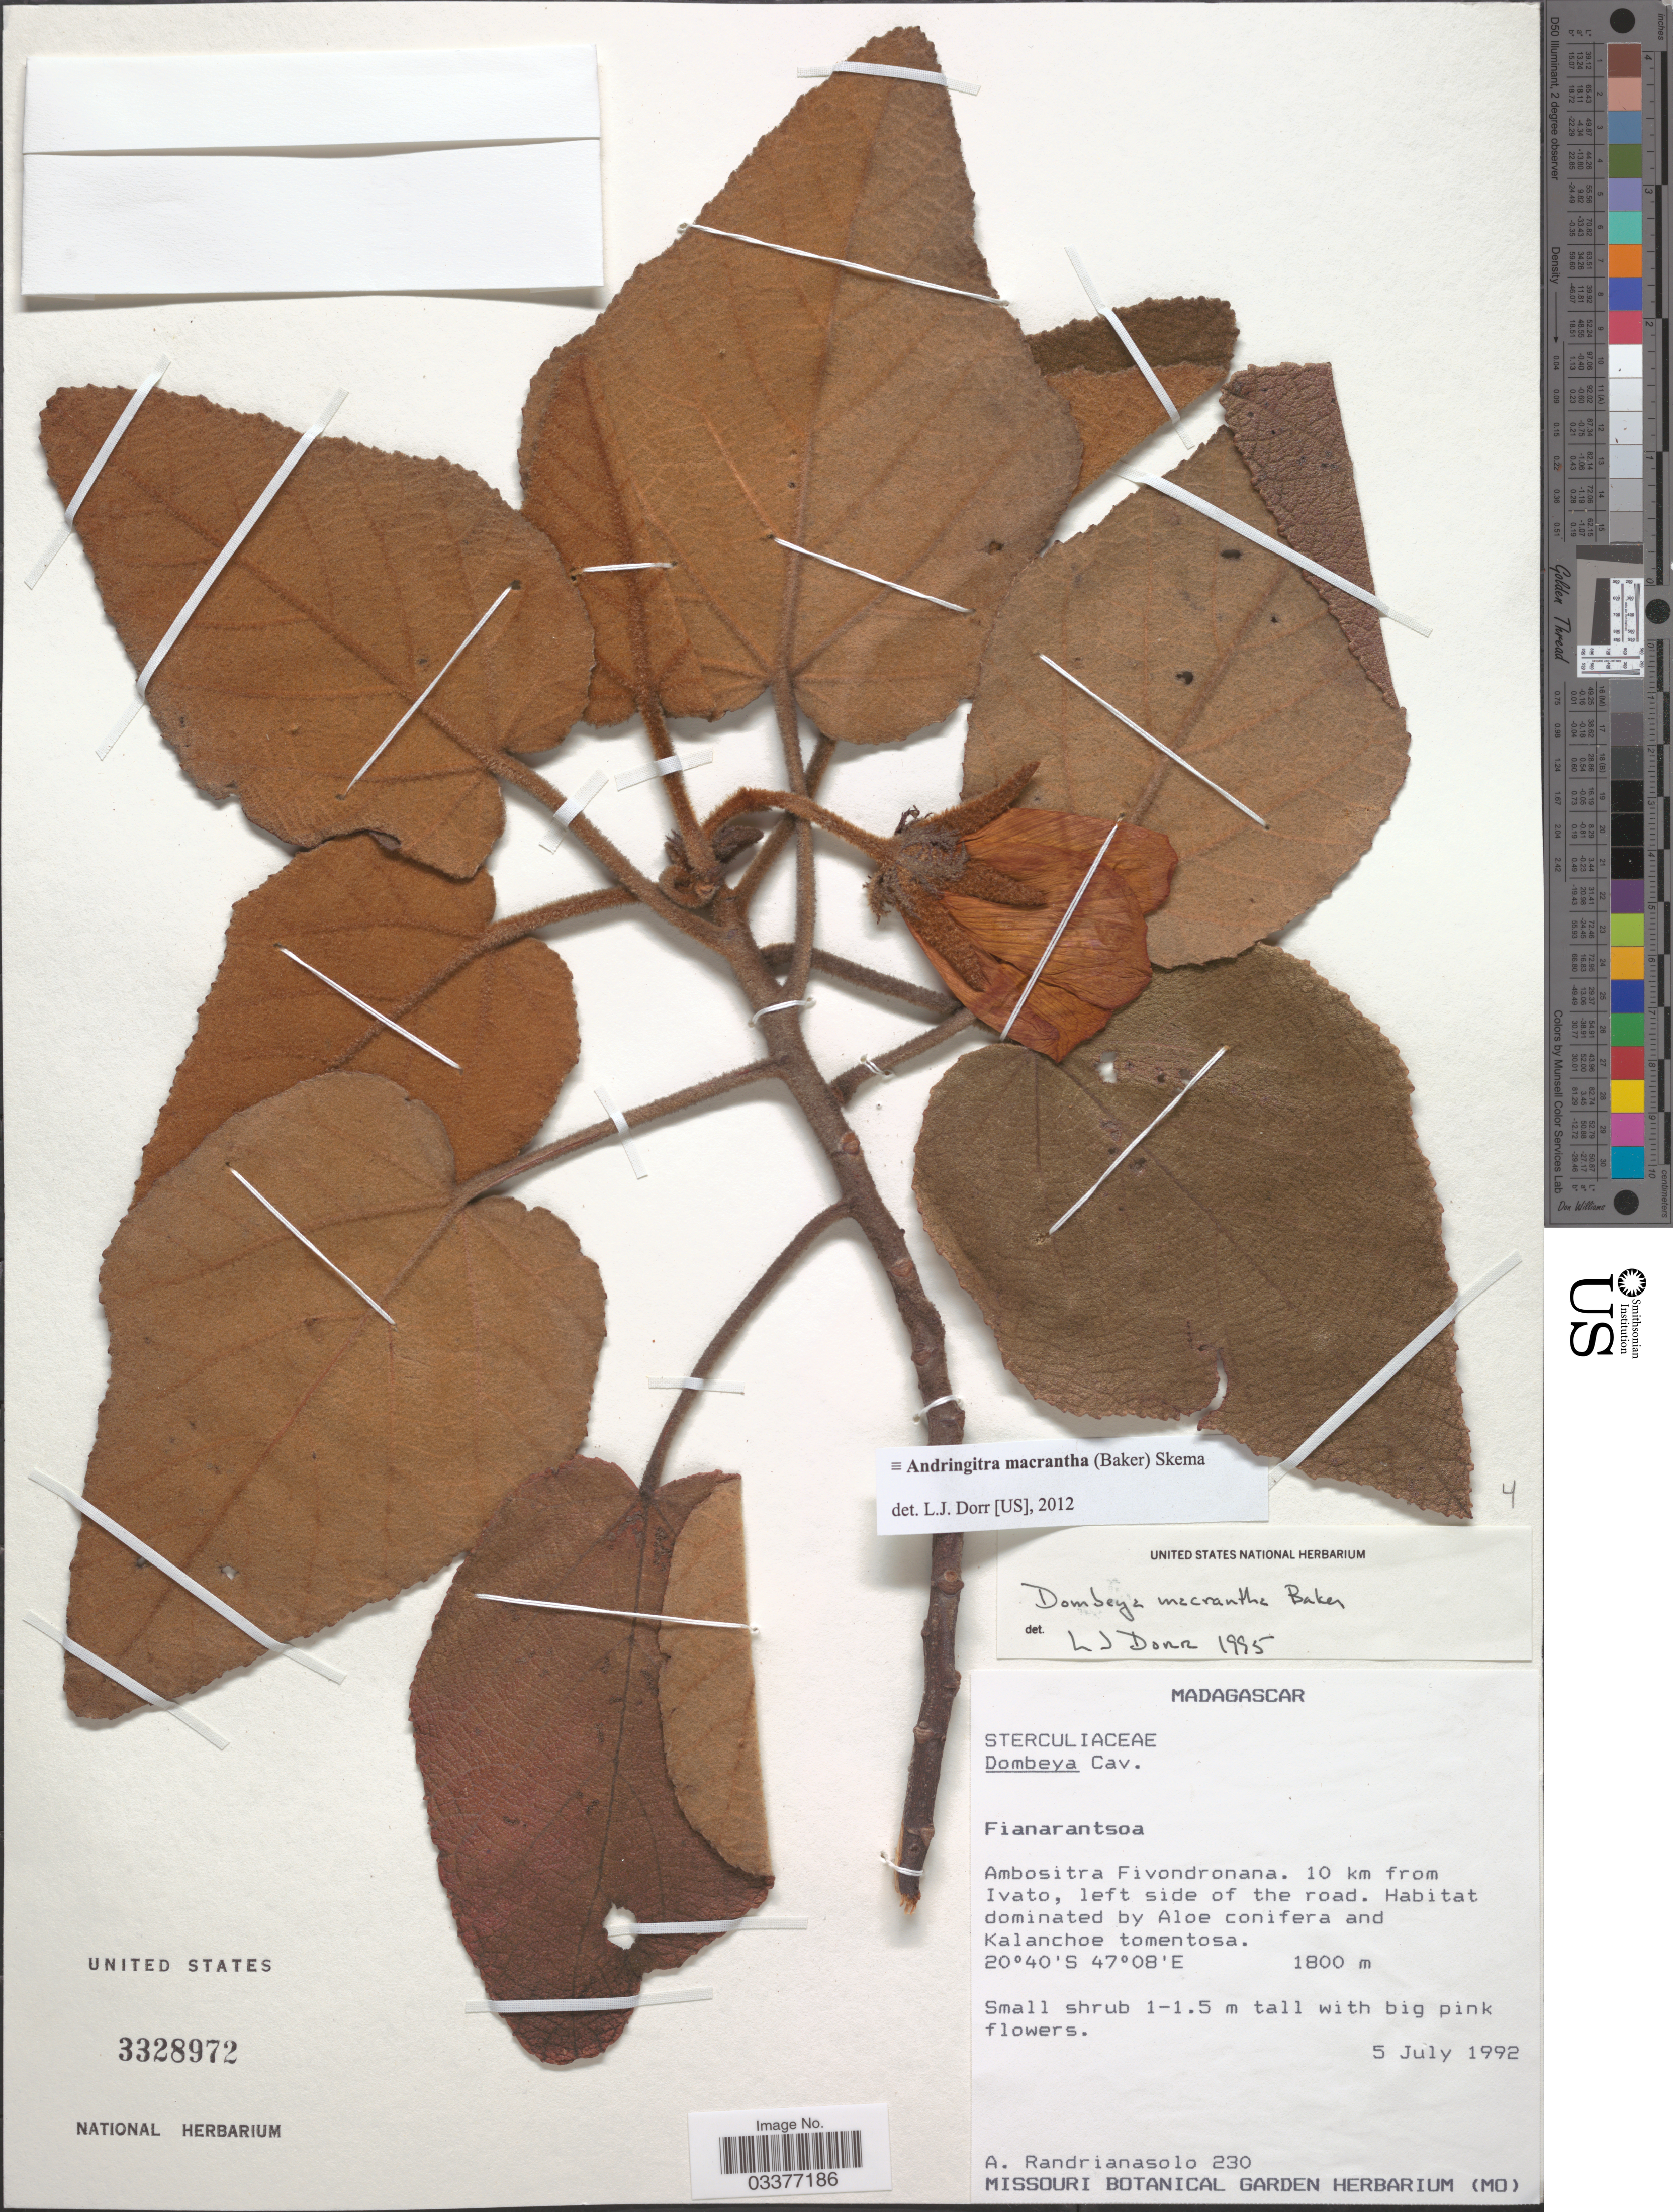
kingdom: Plantae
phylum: Tracheophyta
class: Magnoliopsida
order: Malvales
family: Malvaceae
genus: Andringitra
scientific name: Andringitra macrantha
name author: (Baker) Skema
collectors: A. Randrianasolo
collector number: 230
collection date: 1992-07-05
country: Madagascar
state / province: Amoron'i Mania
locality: Ambositra Fivondronana. 10 km from Ivato, left side of the road.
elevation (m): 1800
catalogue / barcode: US 3328972